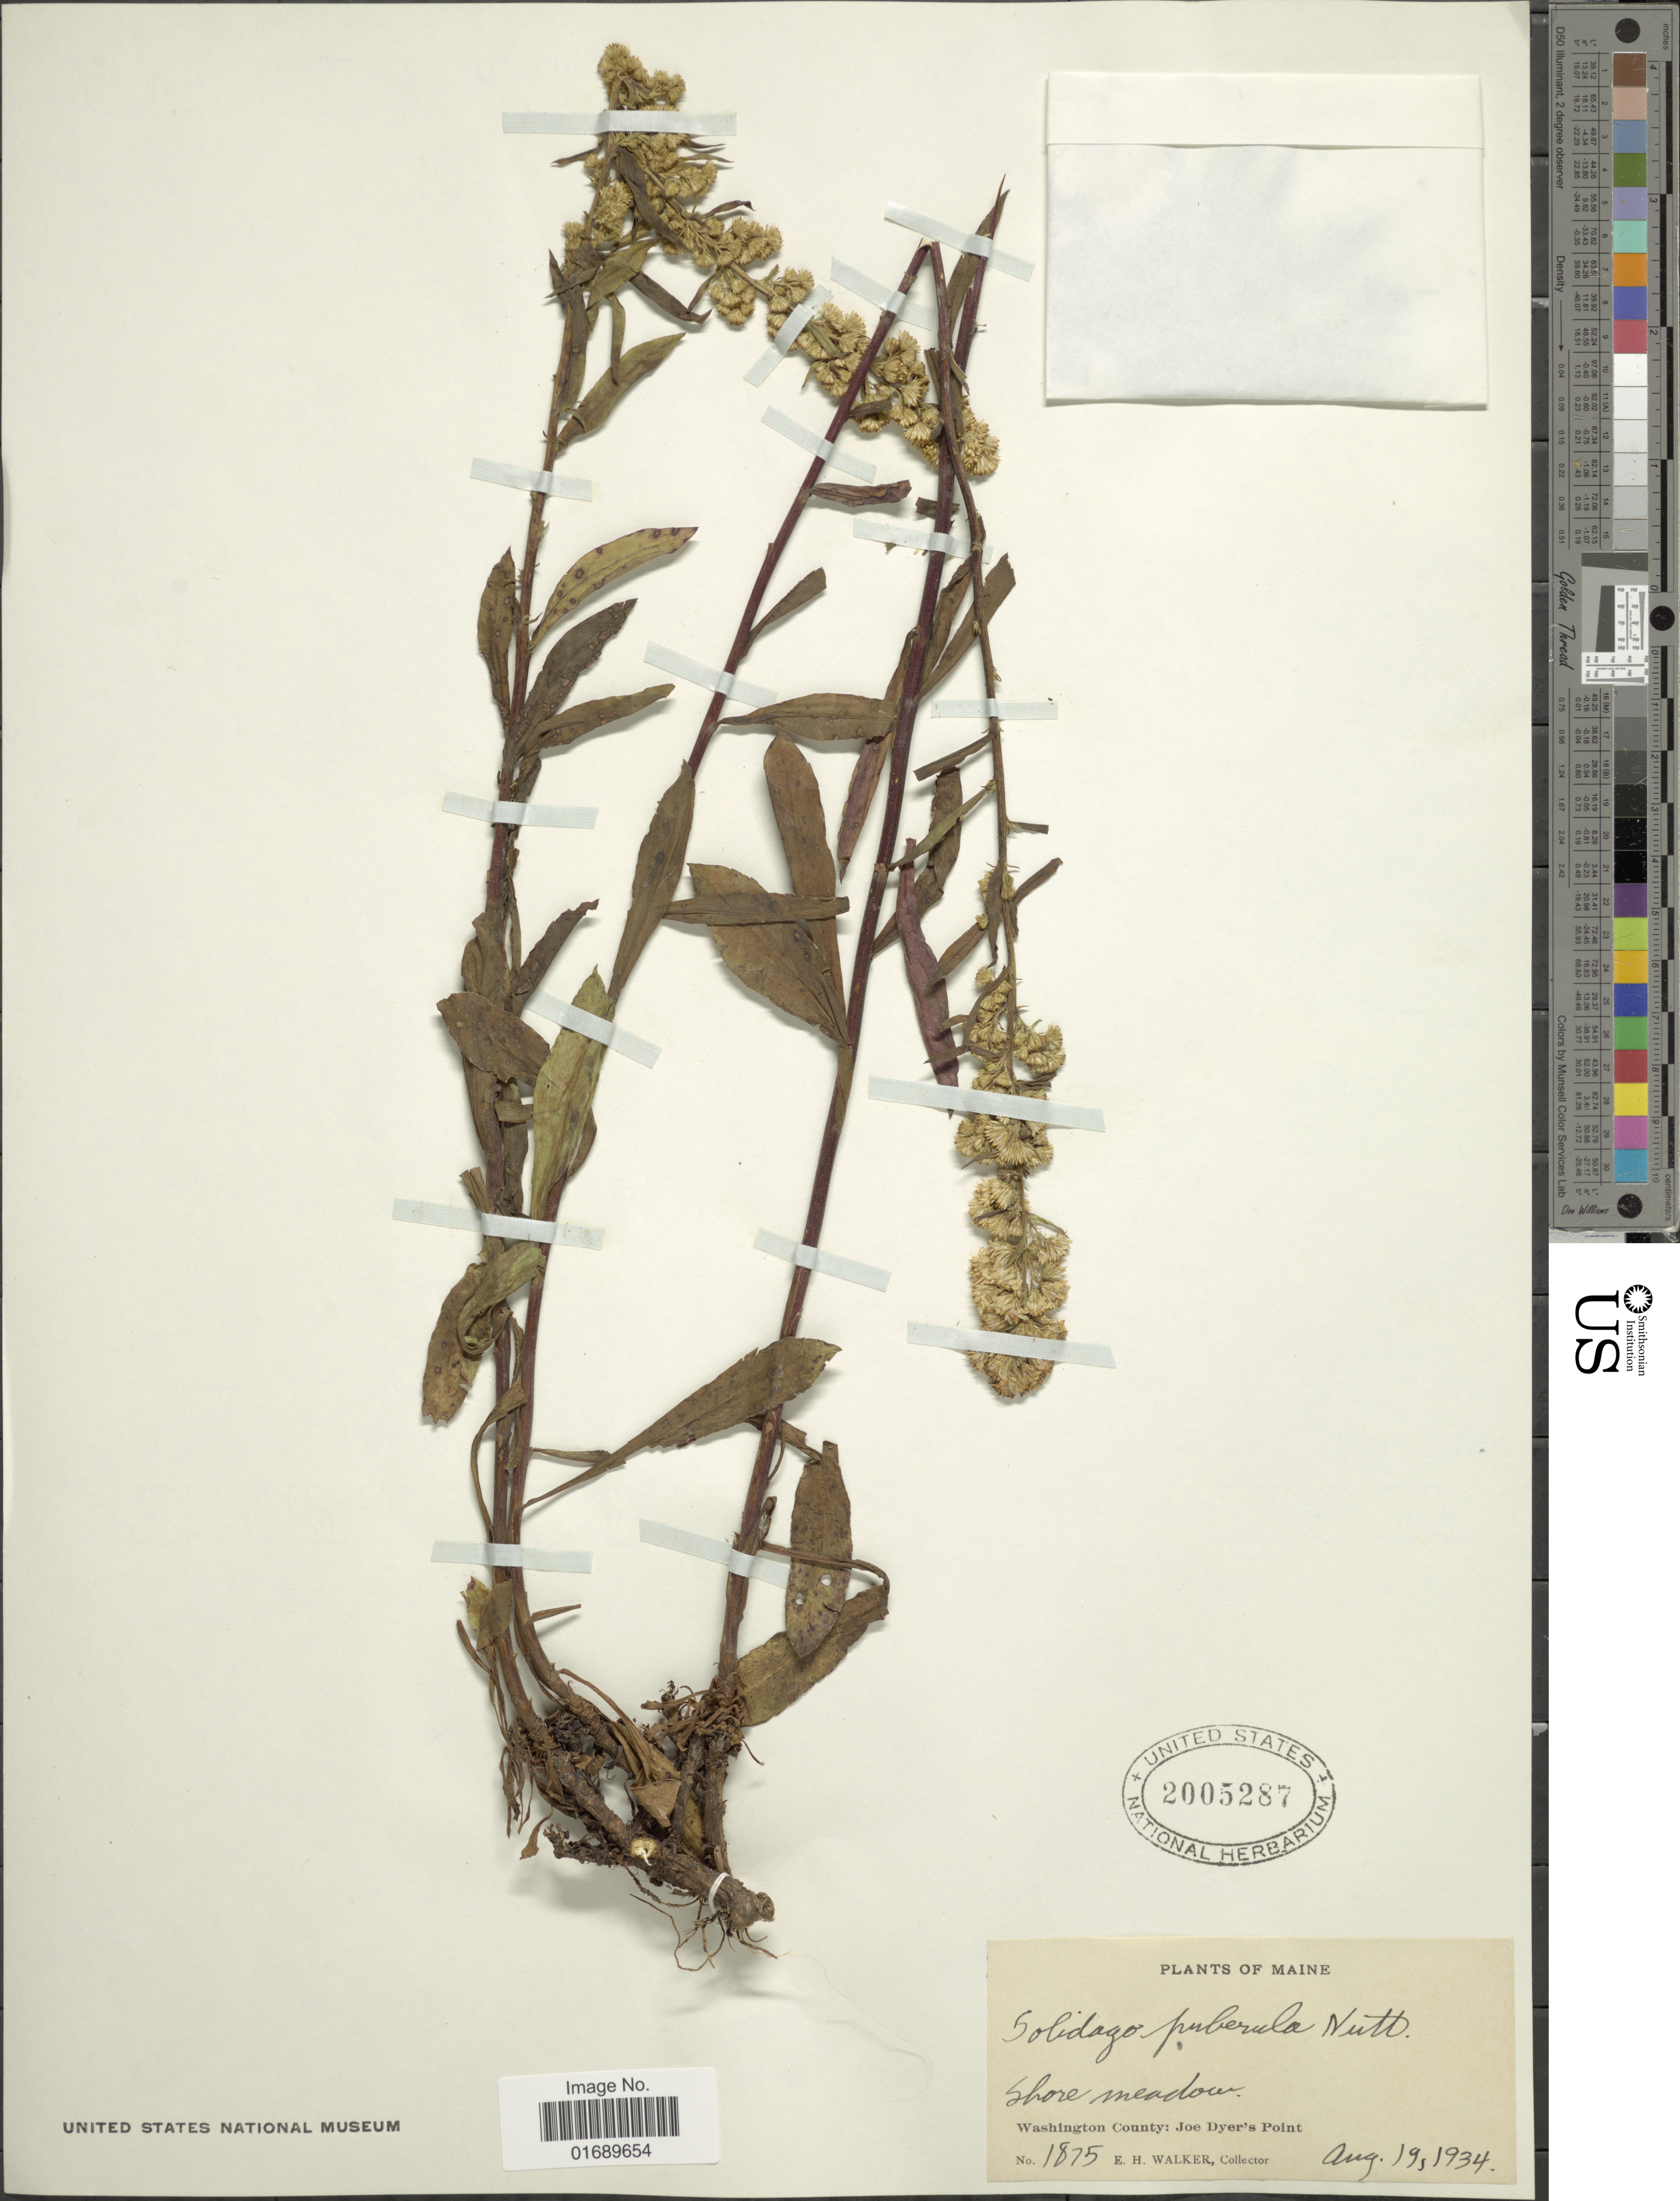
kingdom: Plantae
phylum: Tracheophyta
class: Magnoliopsida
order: Asterales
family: Asteraceae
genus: Solidago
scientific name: Solidago puberula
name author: Nutt.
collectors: E. H. Walker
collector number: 1875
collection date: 1934-08-19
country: United States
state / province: Maine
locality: Shore meadow, Washington County: Joe Dyer's Point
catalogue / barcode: US 2005287